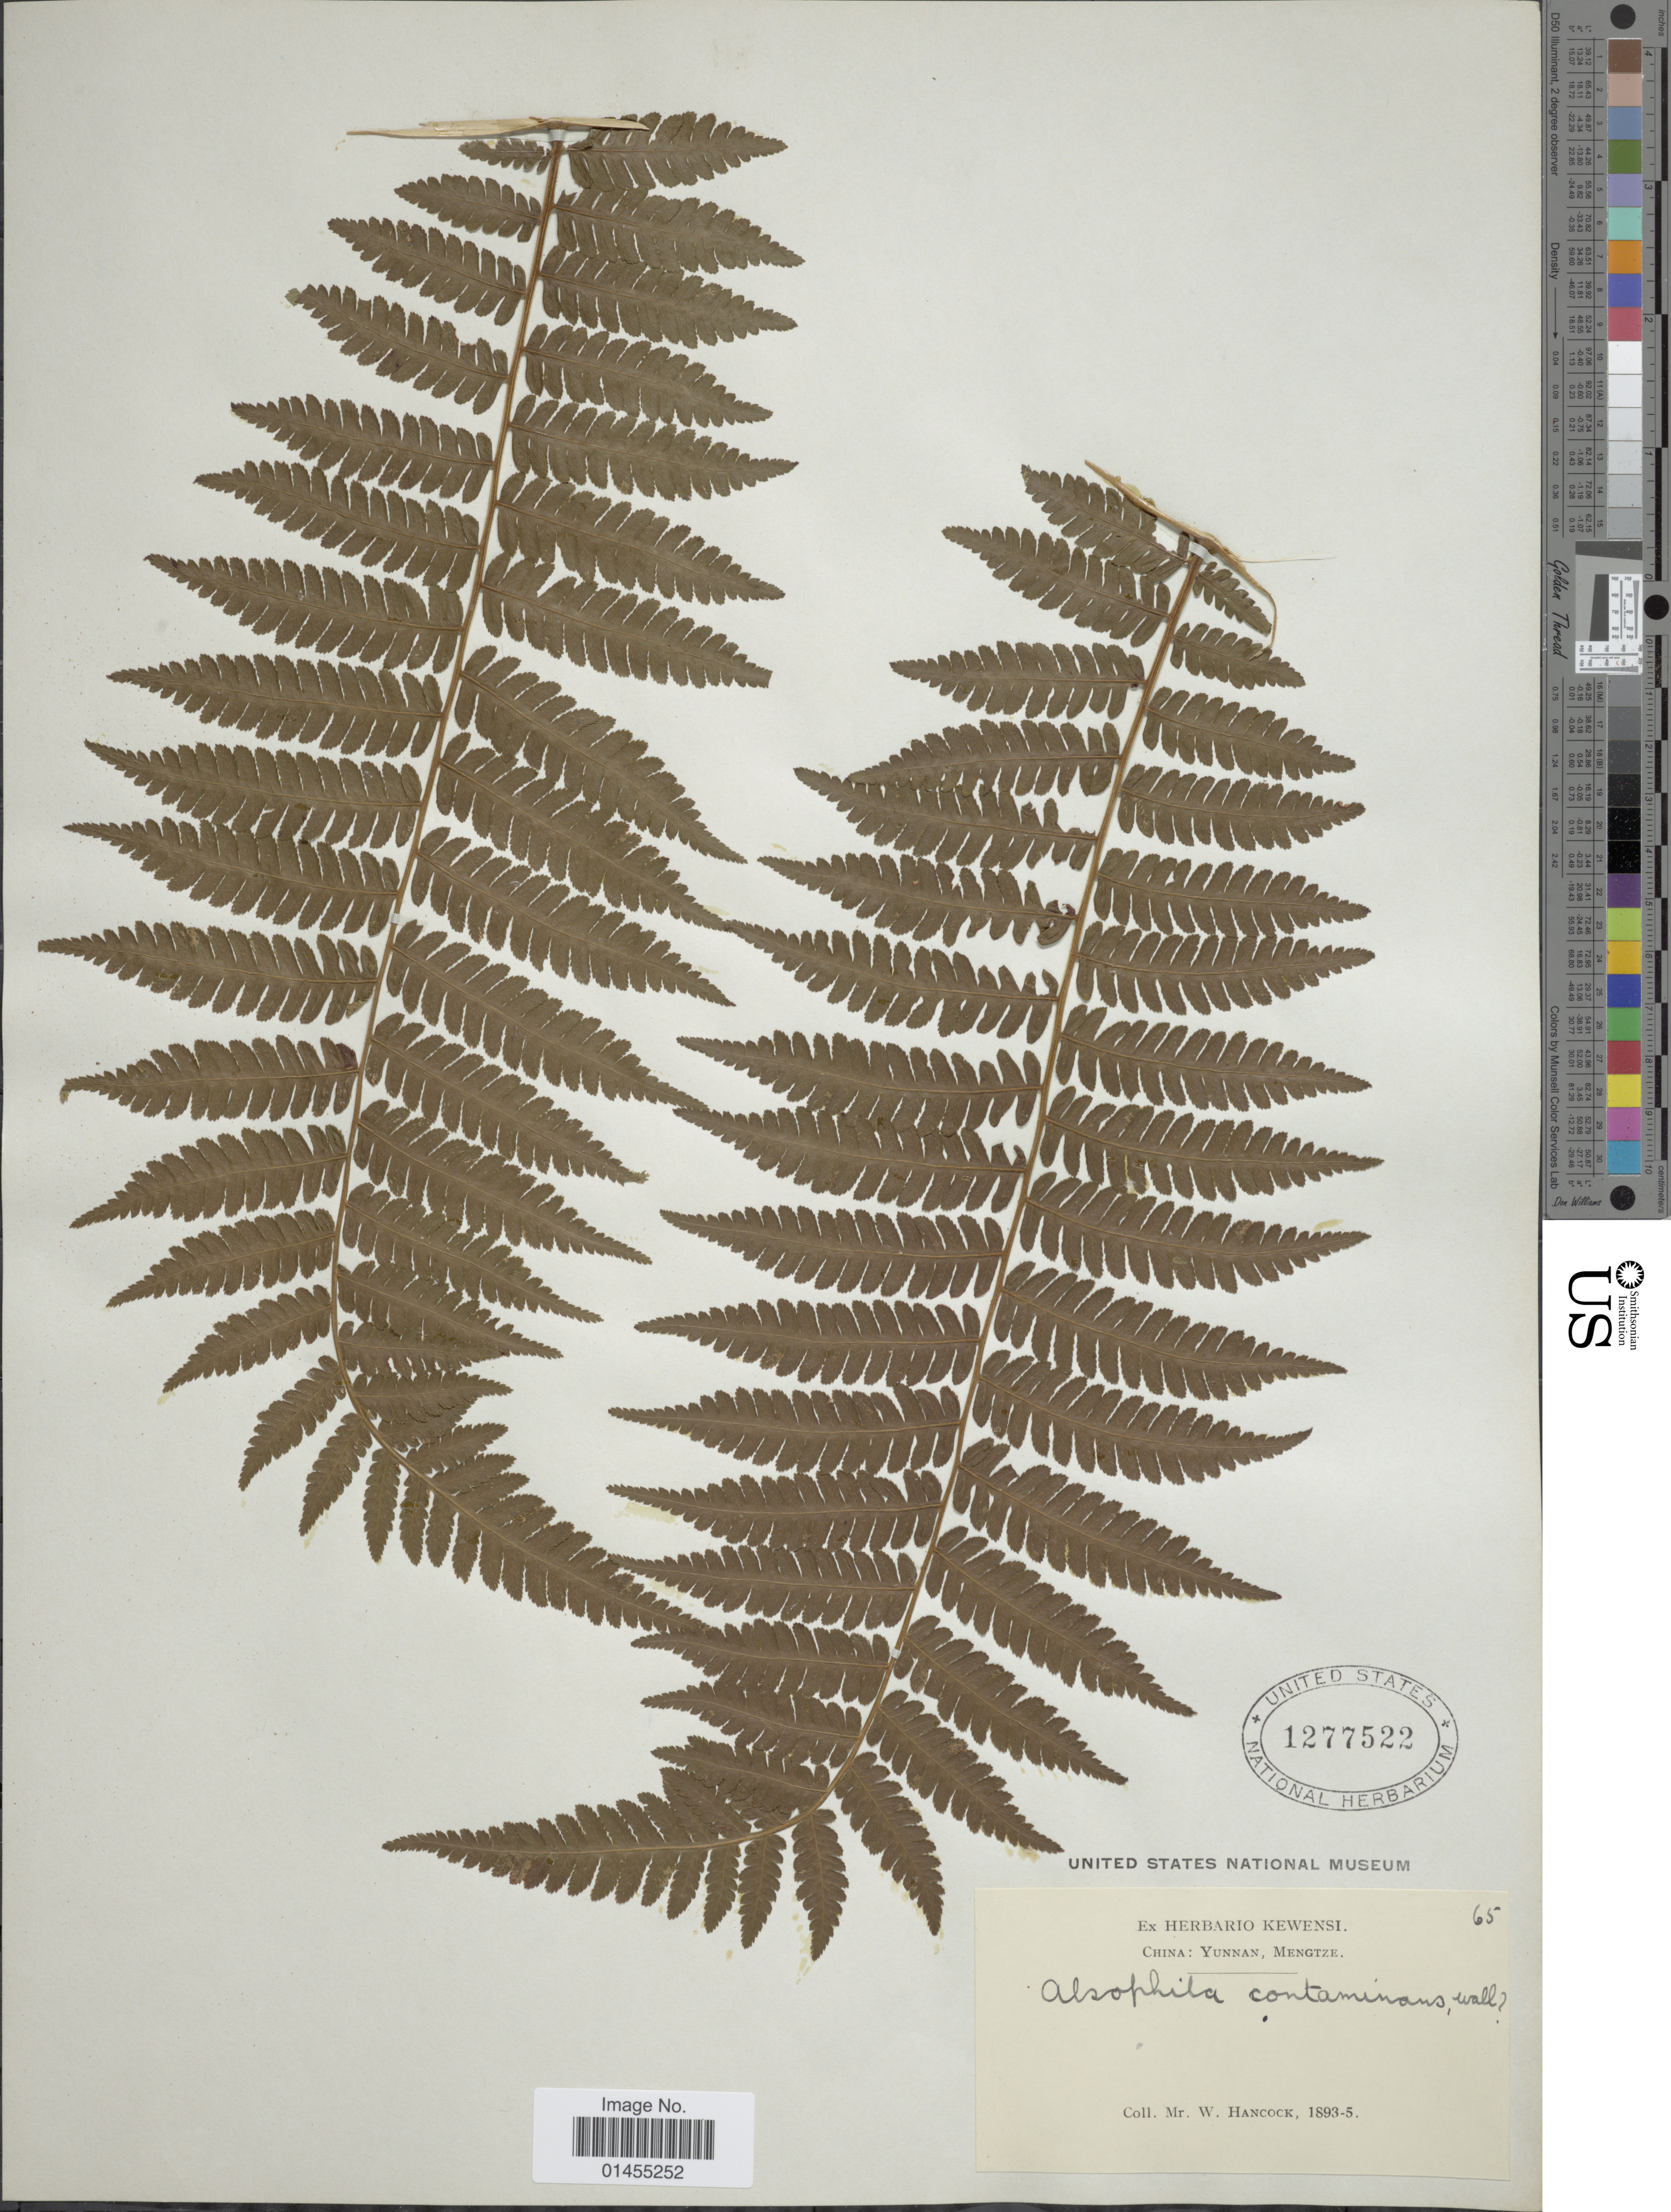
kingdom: Plantae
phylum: Tracheophyta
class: Polypodiopsida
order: Cyatheales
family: Cyatheaceae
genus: Alsophila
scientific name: Alsophila henryi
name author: Baker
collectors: W. Hancock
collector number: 65?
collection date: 1893-05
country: China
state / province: Yunnan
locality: Mengtze.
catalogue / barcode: US 1277522